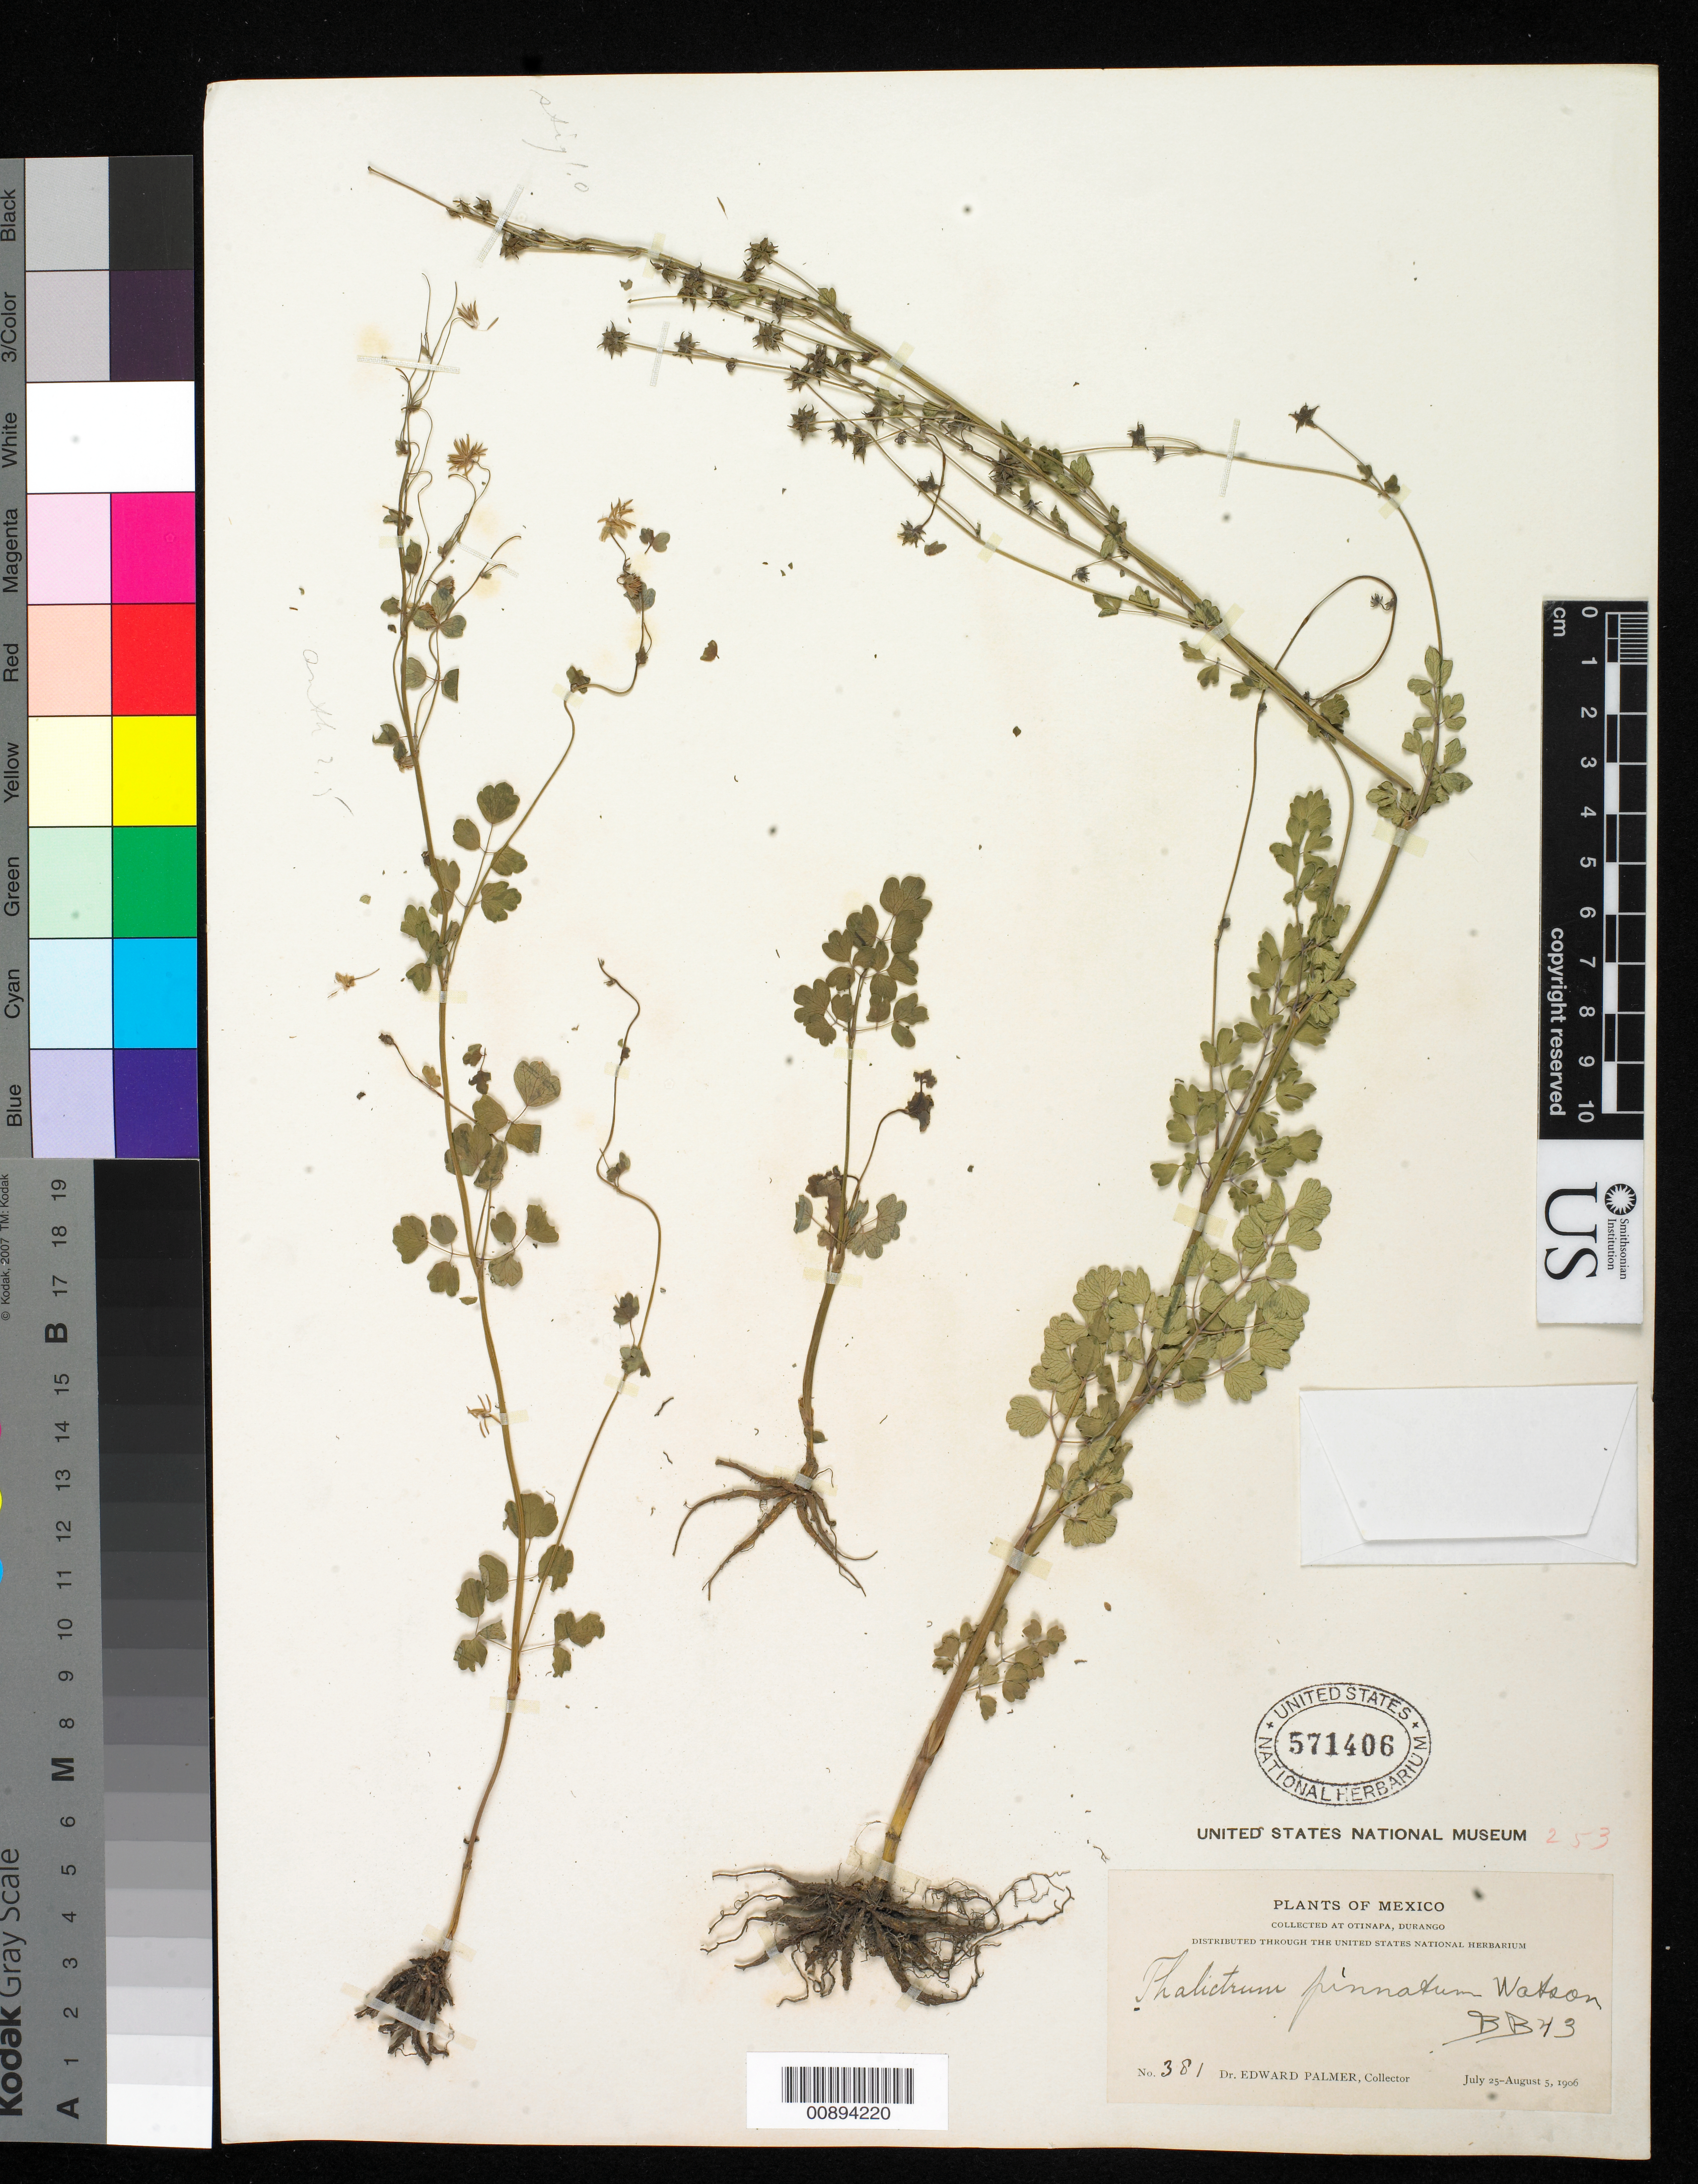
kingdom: Plantae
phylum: Tracheophyta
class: Magnoliopsida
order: Ranunculales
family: Ranunculaceae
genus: Thalictrum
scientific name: Thalictrum pinnatum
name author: S. Watson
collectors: E. Palmer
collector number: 381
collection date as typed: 25 Jul 1906 to 05 Aug 1906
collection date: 1906-07-25/1906-08-05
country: Mexico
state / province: Durango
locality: Otinapa, Durango.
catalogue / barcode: US 571406